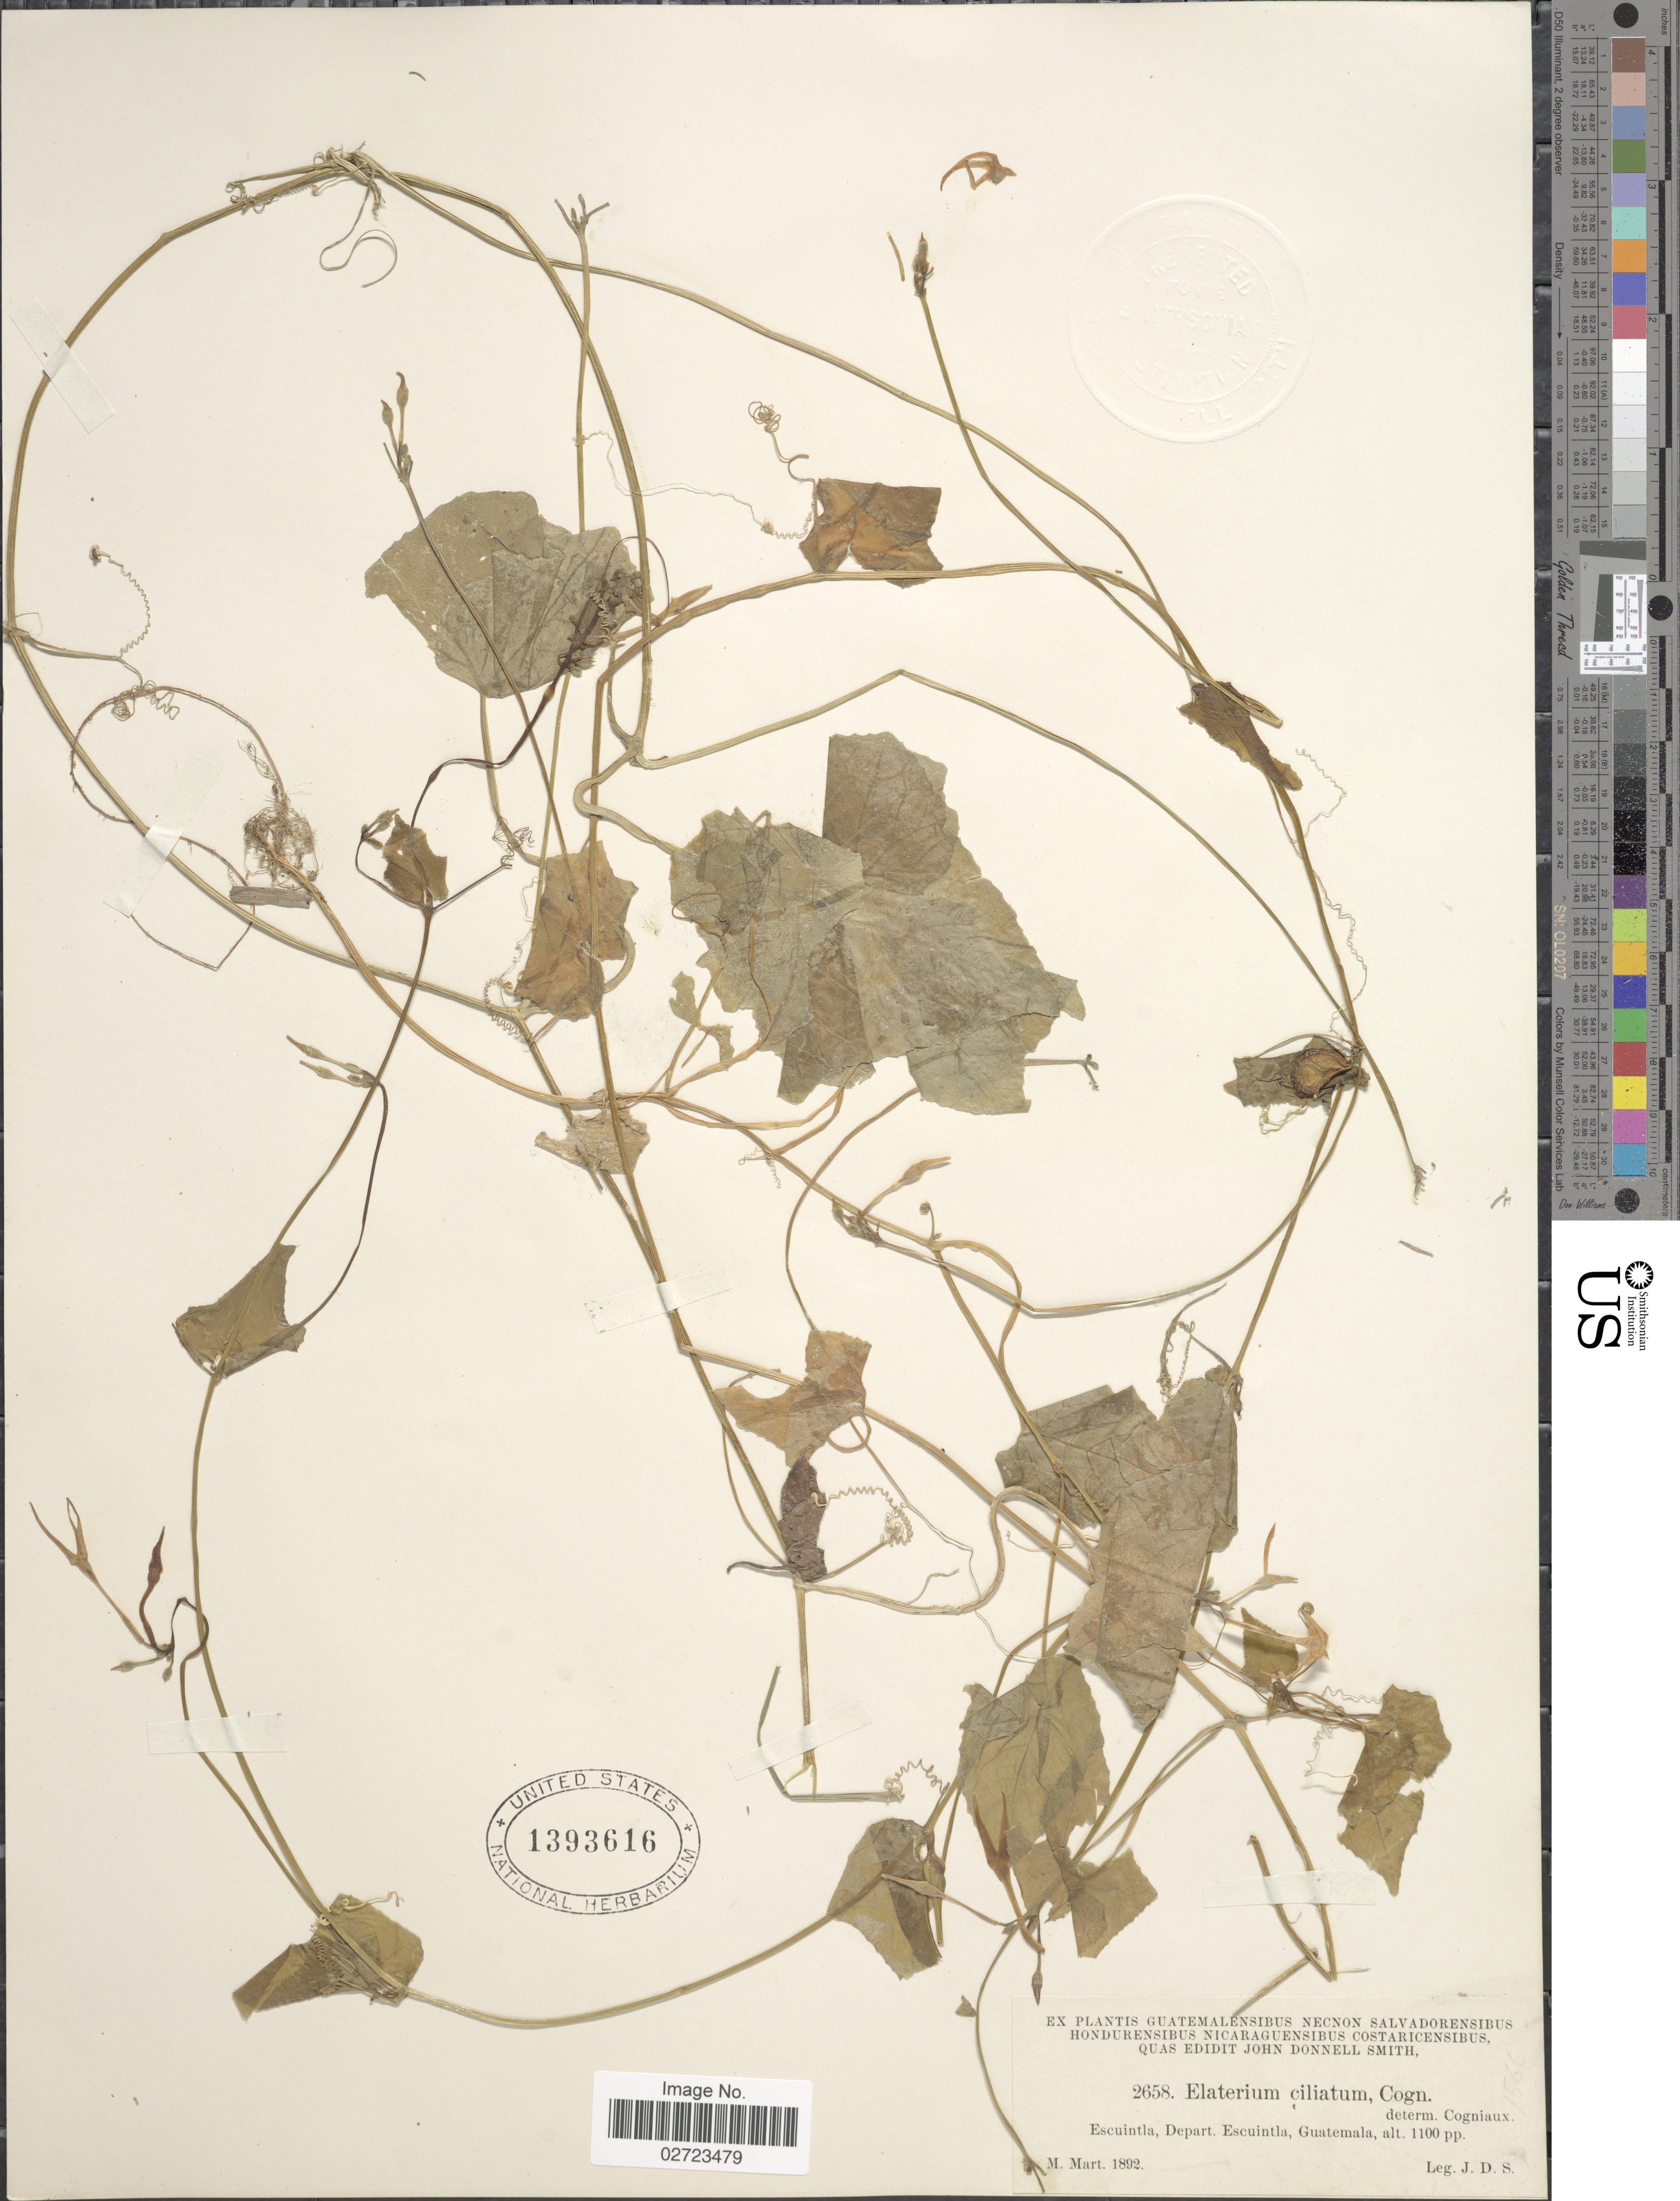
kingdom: Plantae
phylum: Tracheophyta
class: Magnoliopsida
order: Cucurbitales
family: Cucurbitaceae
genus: Cyclanthera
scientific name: Cyclanthera carthagenensis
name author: (Jacq.) H. Schaef. & S.S. Renner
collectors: J. Donnell Smith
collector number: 2658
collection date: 1892-03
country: Guatemala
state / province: Escuintla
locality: Escuintla, Depart. Escuintla.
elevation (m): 335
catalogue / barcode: US 1393616